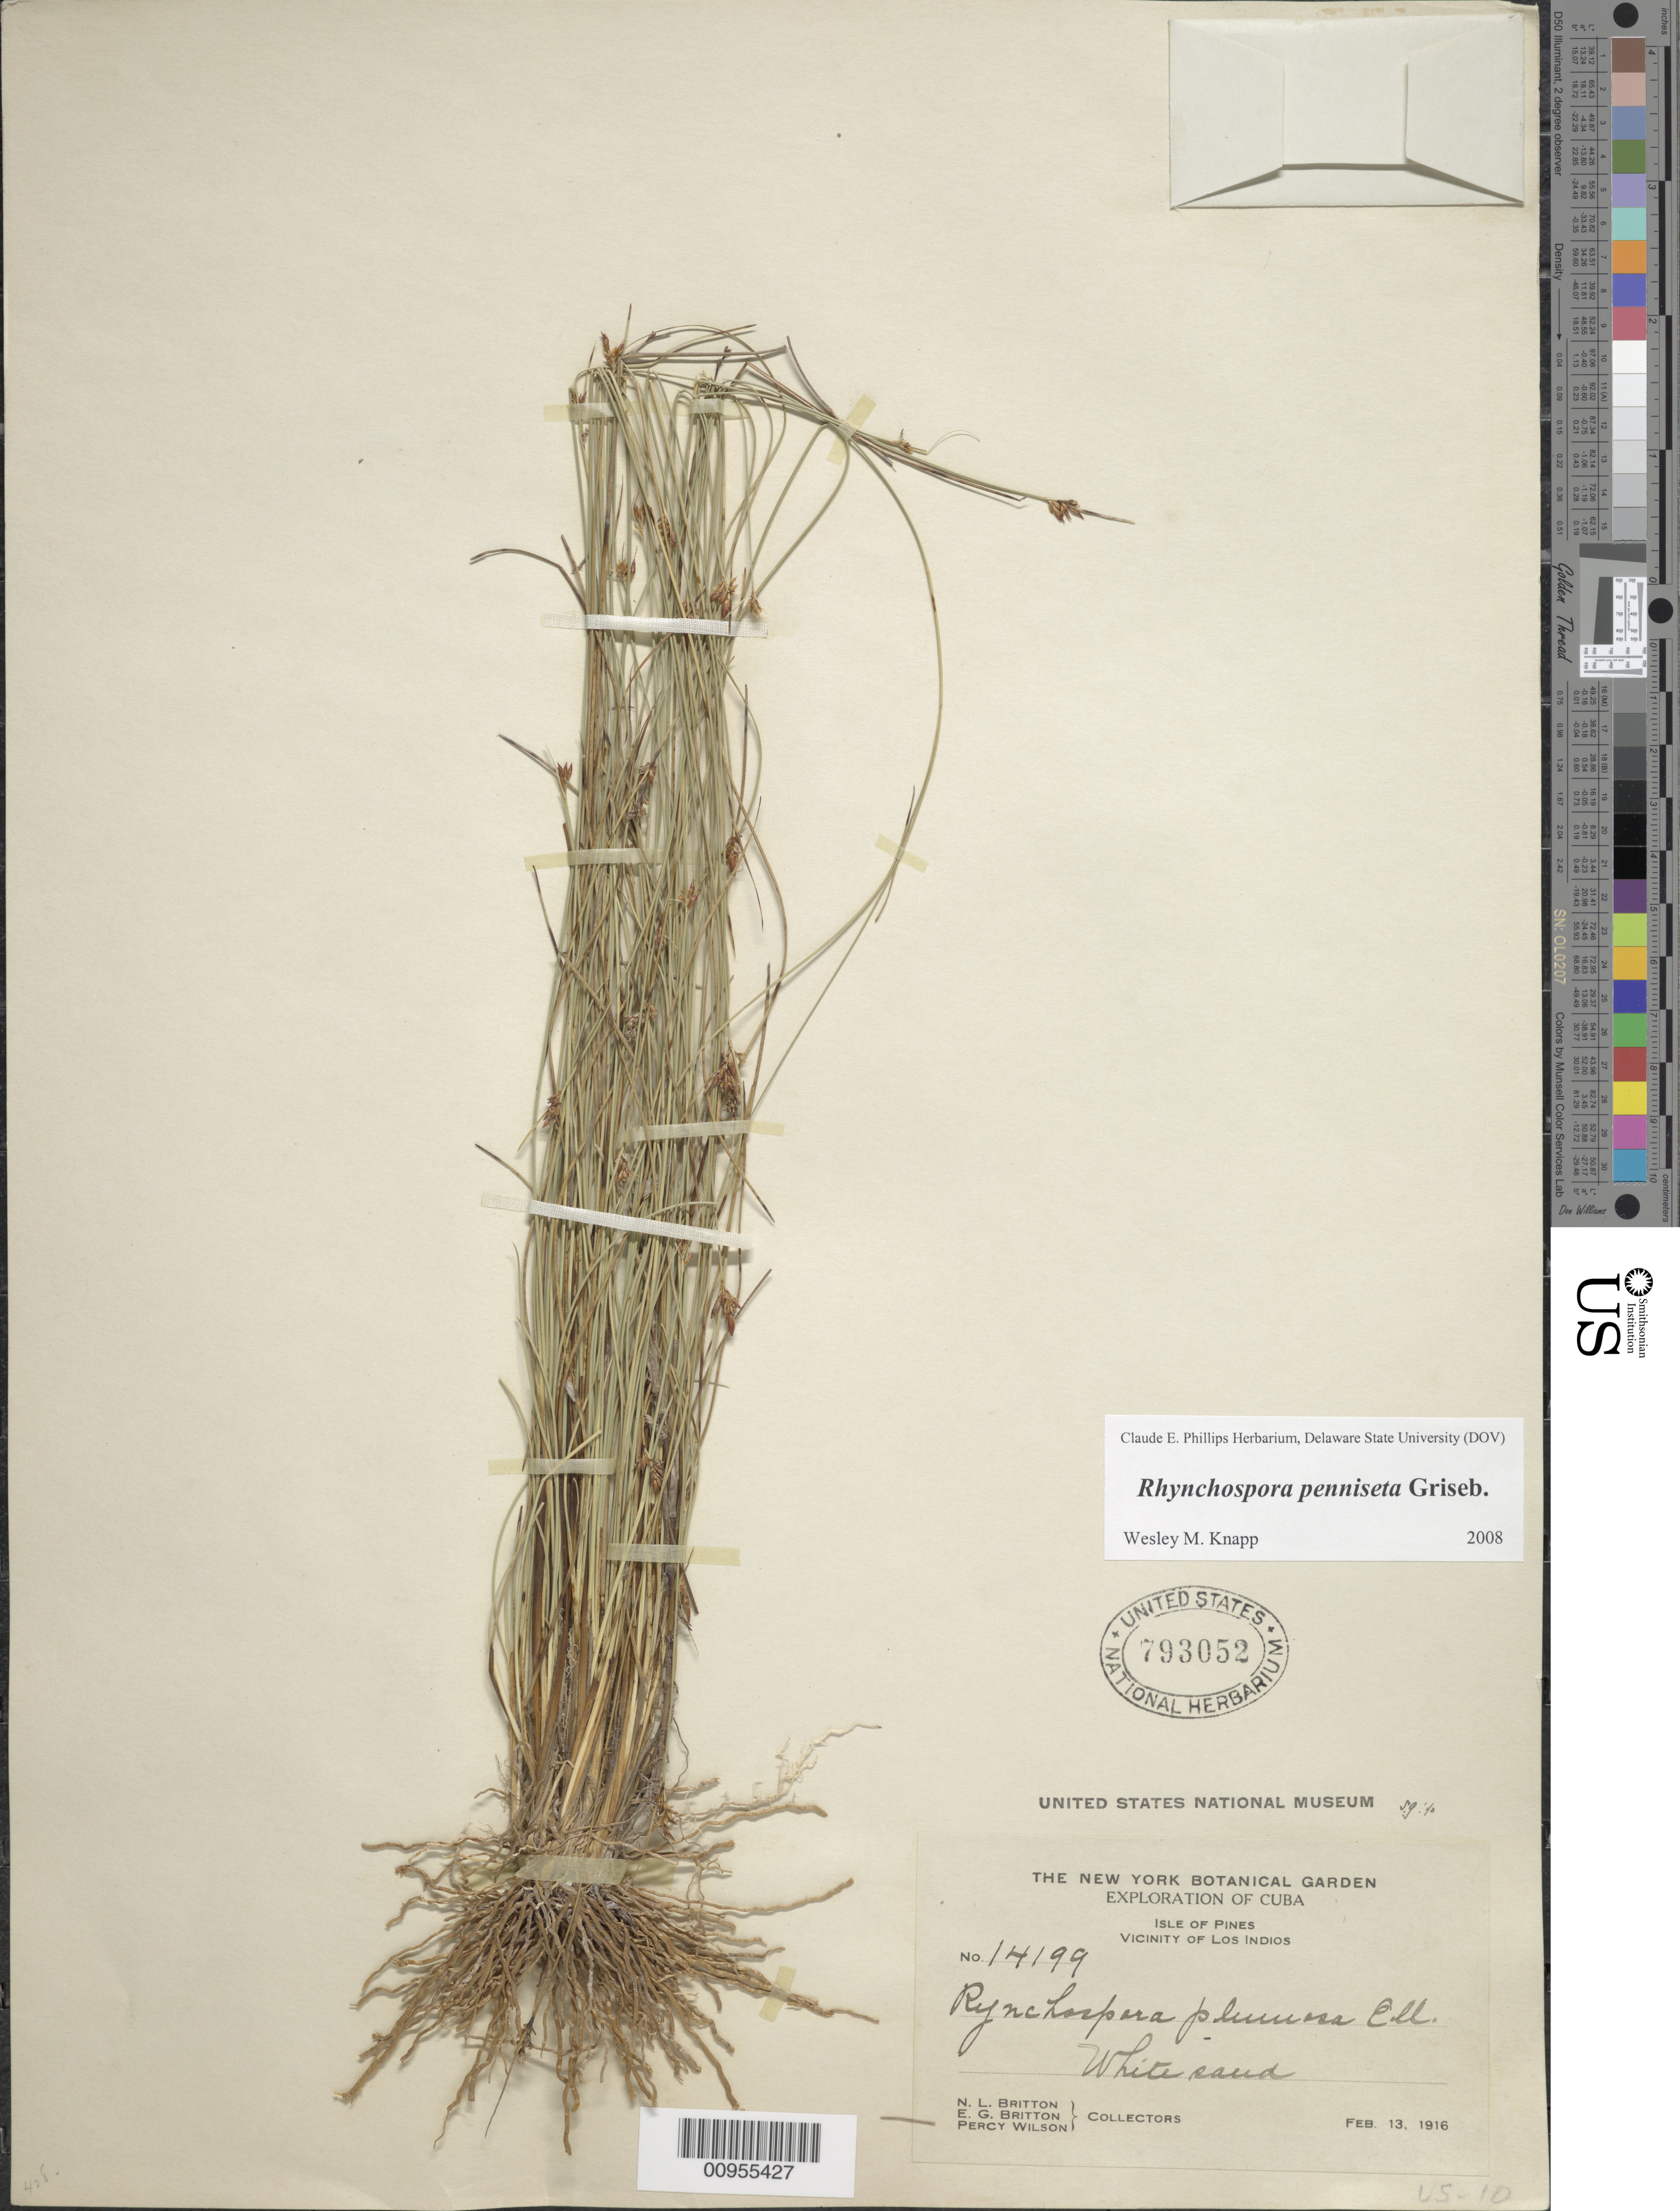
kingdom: Plantae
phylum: Tracheophyta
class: Liliopsida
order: Poales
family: Cyperaceae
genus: Rhynchospora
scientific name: Rhynchospora penniseta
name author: Griseb.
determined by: Knapp, W. M.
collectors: N. Britton, E. G. Britton & P. Wilson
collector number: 14199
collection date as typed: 13 Feb 1916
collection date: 1916-02-13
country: Cuba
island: Isla de la Juventud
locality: Los Indios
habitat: White sand sabanas.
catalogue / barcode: US 793052